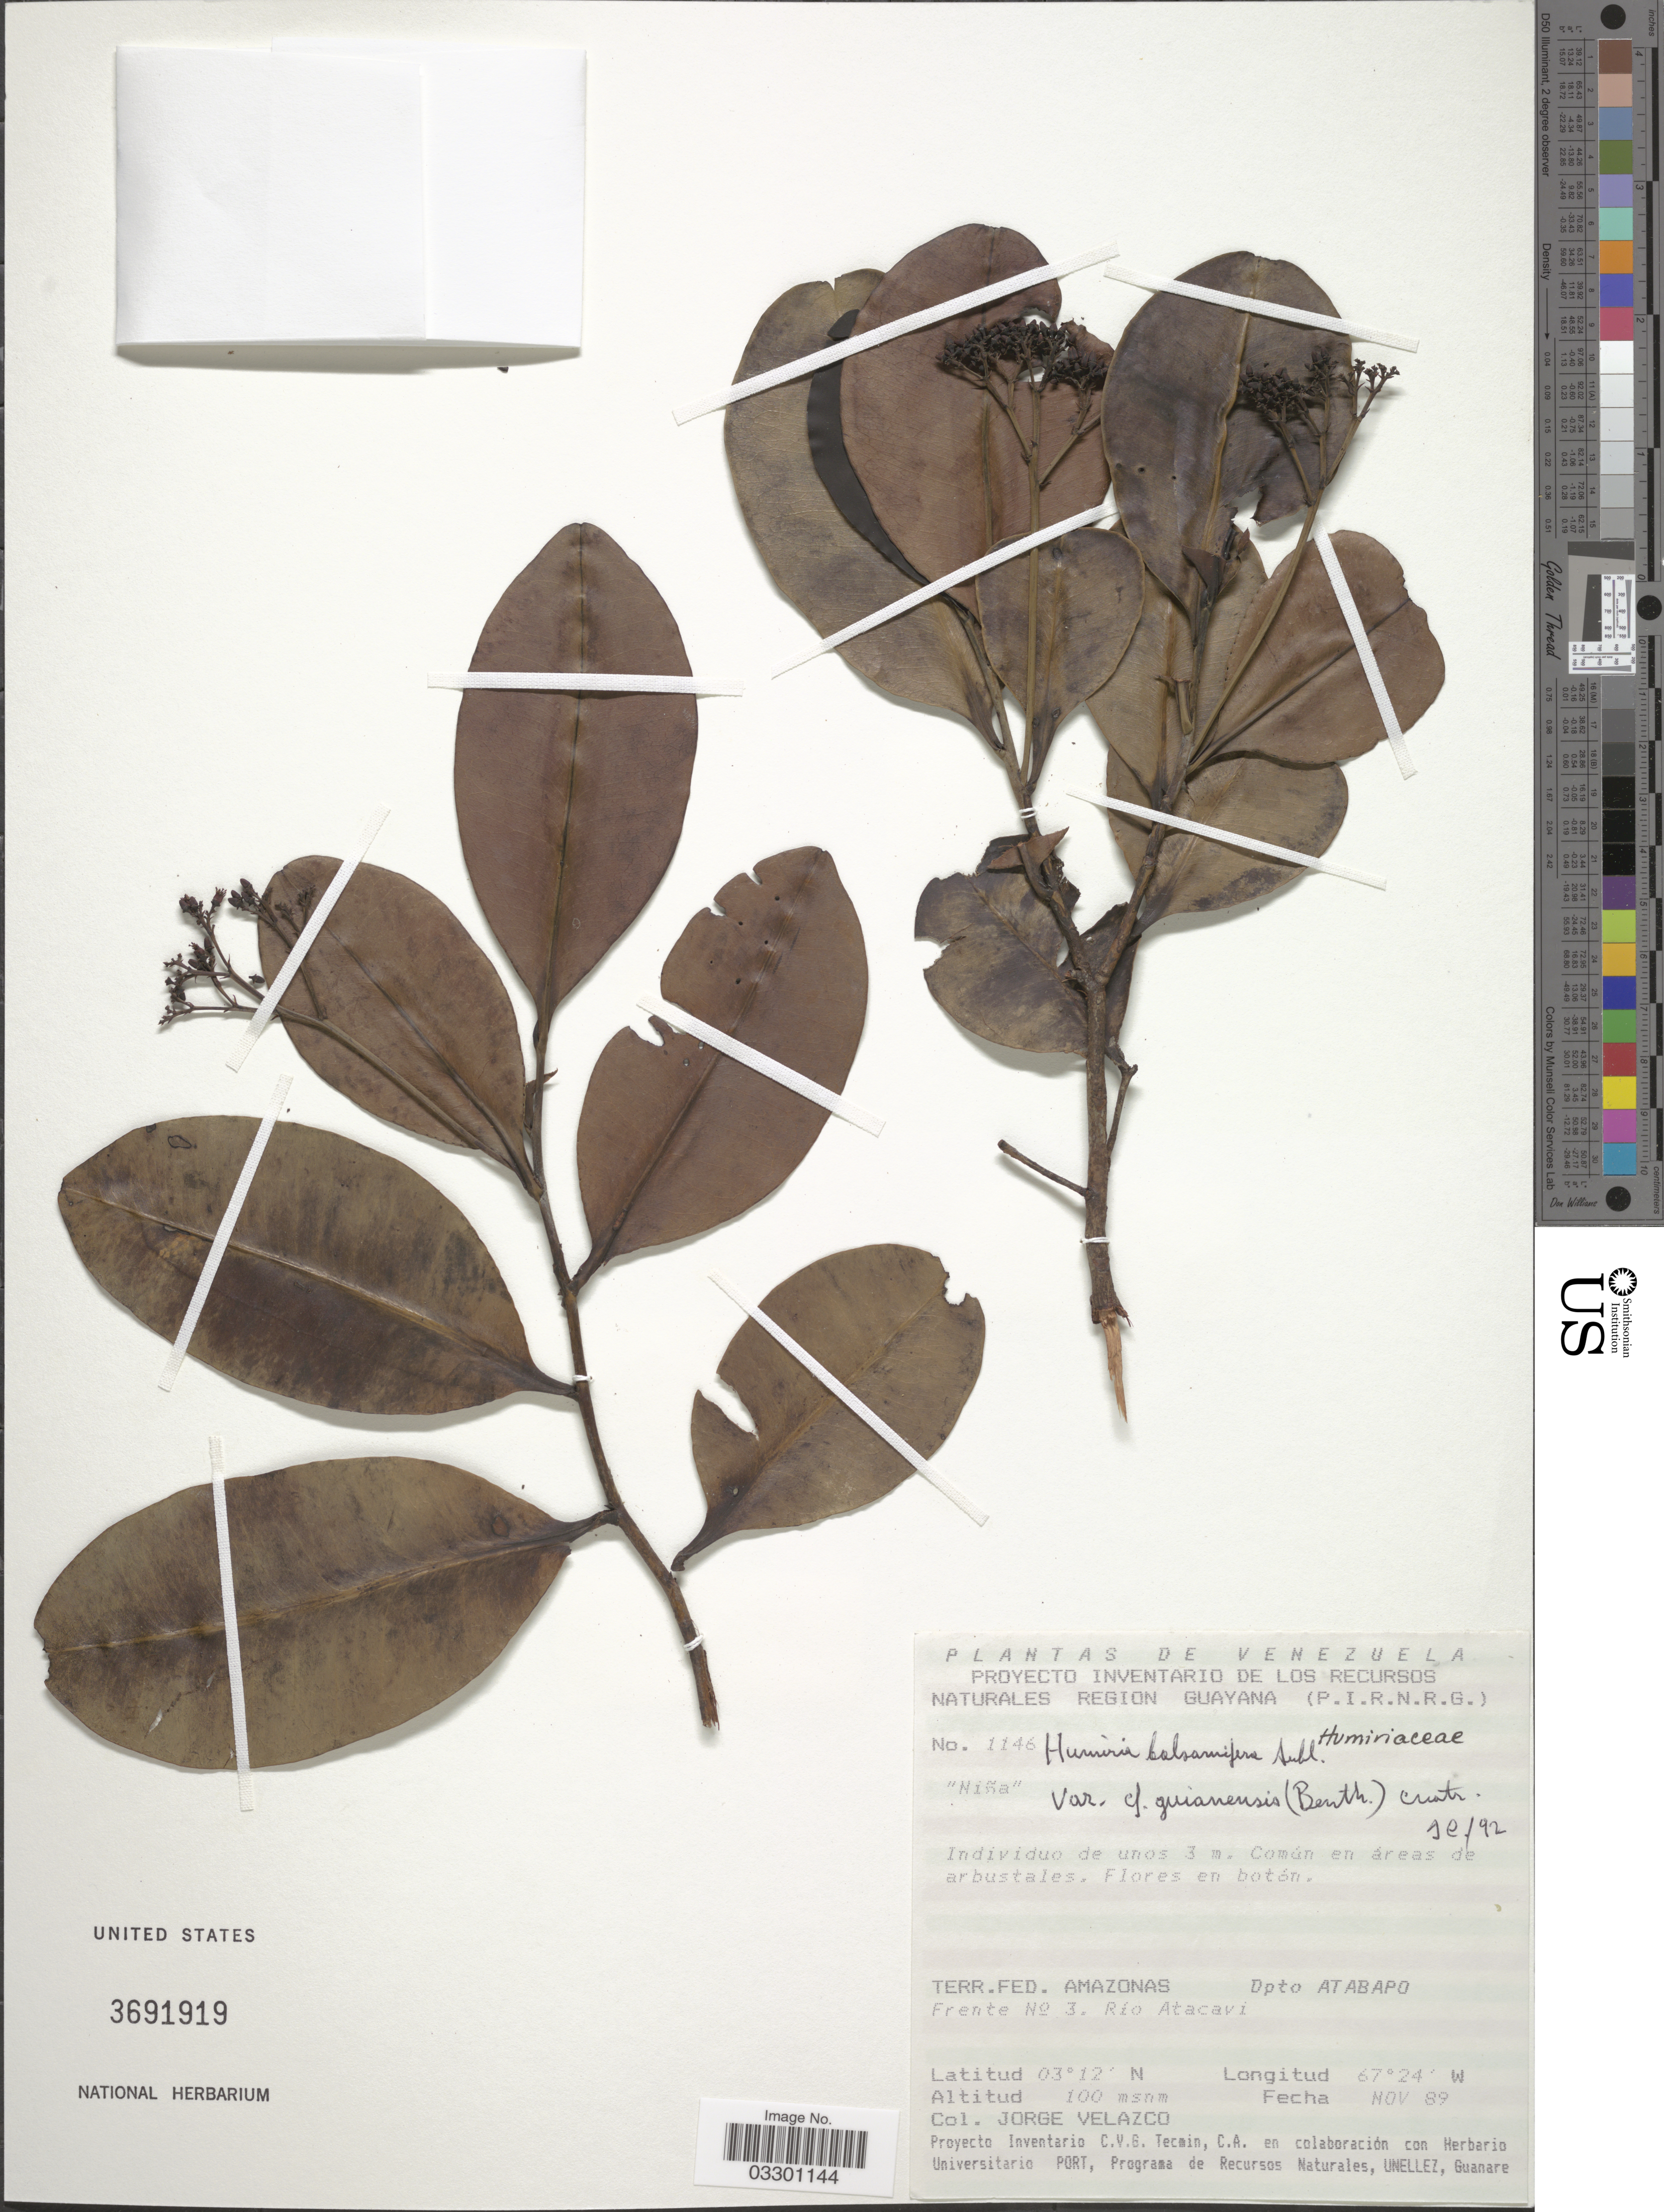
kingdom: Plantae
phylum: Tracheophyta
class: Magnoliopsida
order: Malpighiales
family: Humiriaceae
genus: Humiria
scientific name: Humiria balsamifera var. guianensis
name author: (Benth.) Cuatrec.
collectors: J. Velazco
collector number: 1146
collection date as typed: Transcribed d/m/y: /11/89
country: Venezuela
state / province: Amazonas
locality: Terr. Fed. Amazonas. Dpto Atabapo. Frente Nº 3. Río Atacavi.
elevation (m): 100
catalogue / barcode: US 3691919